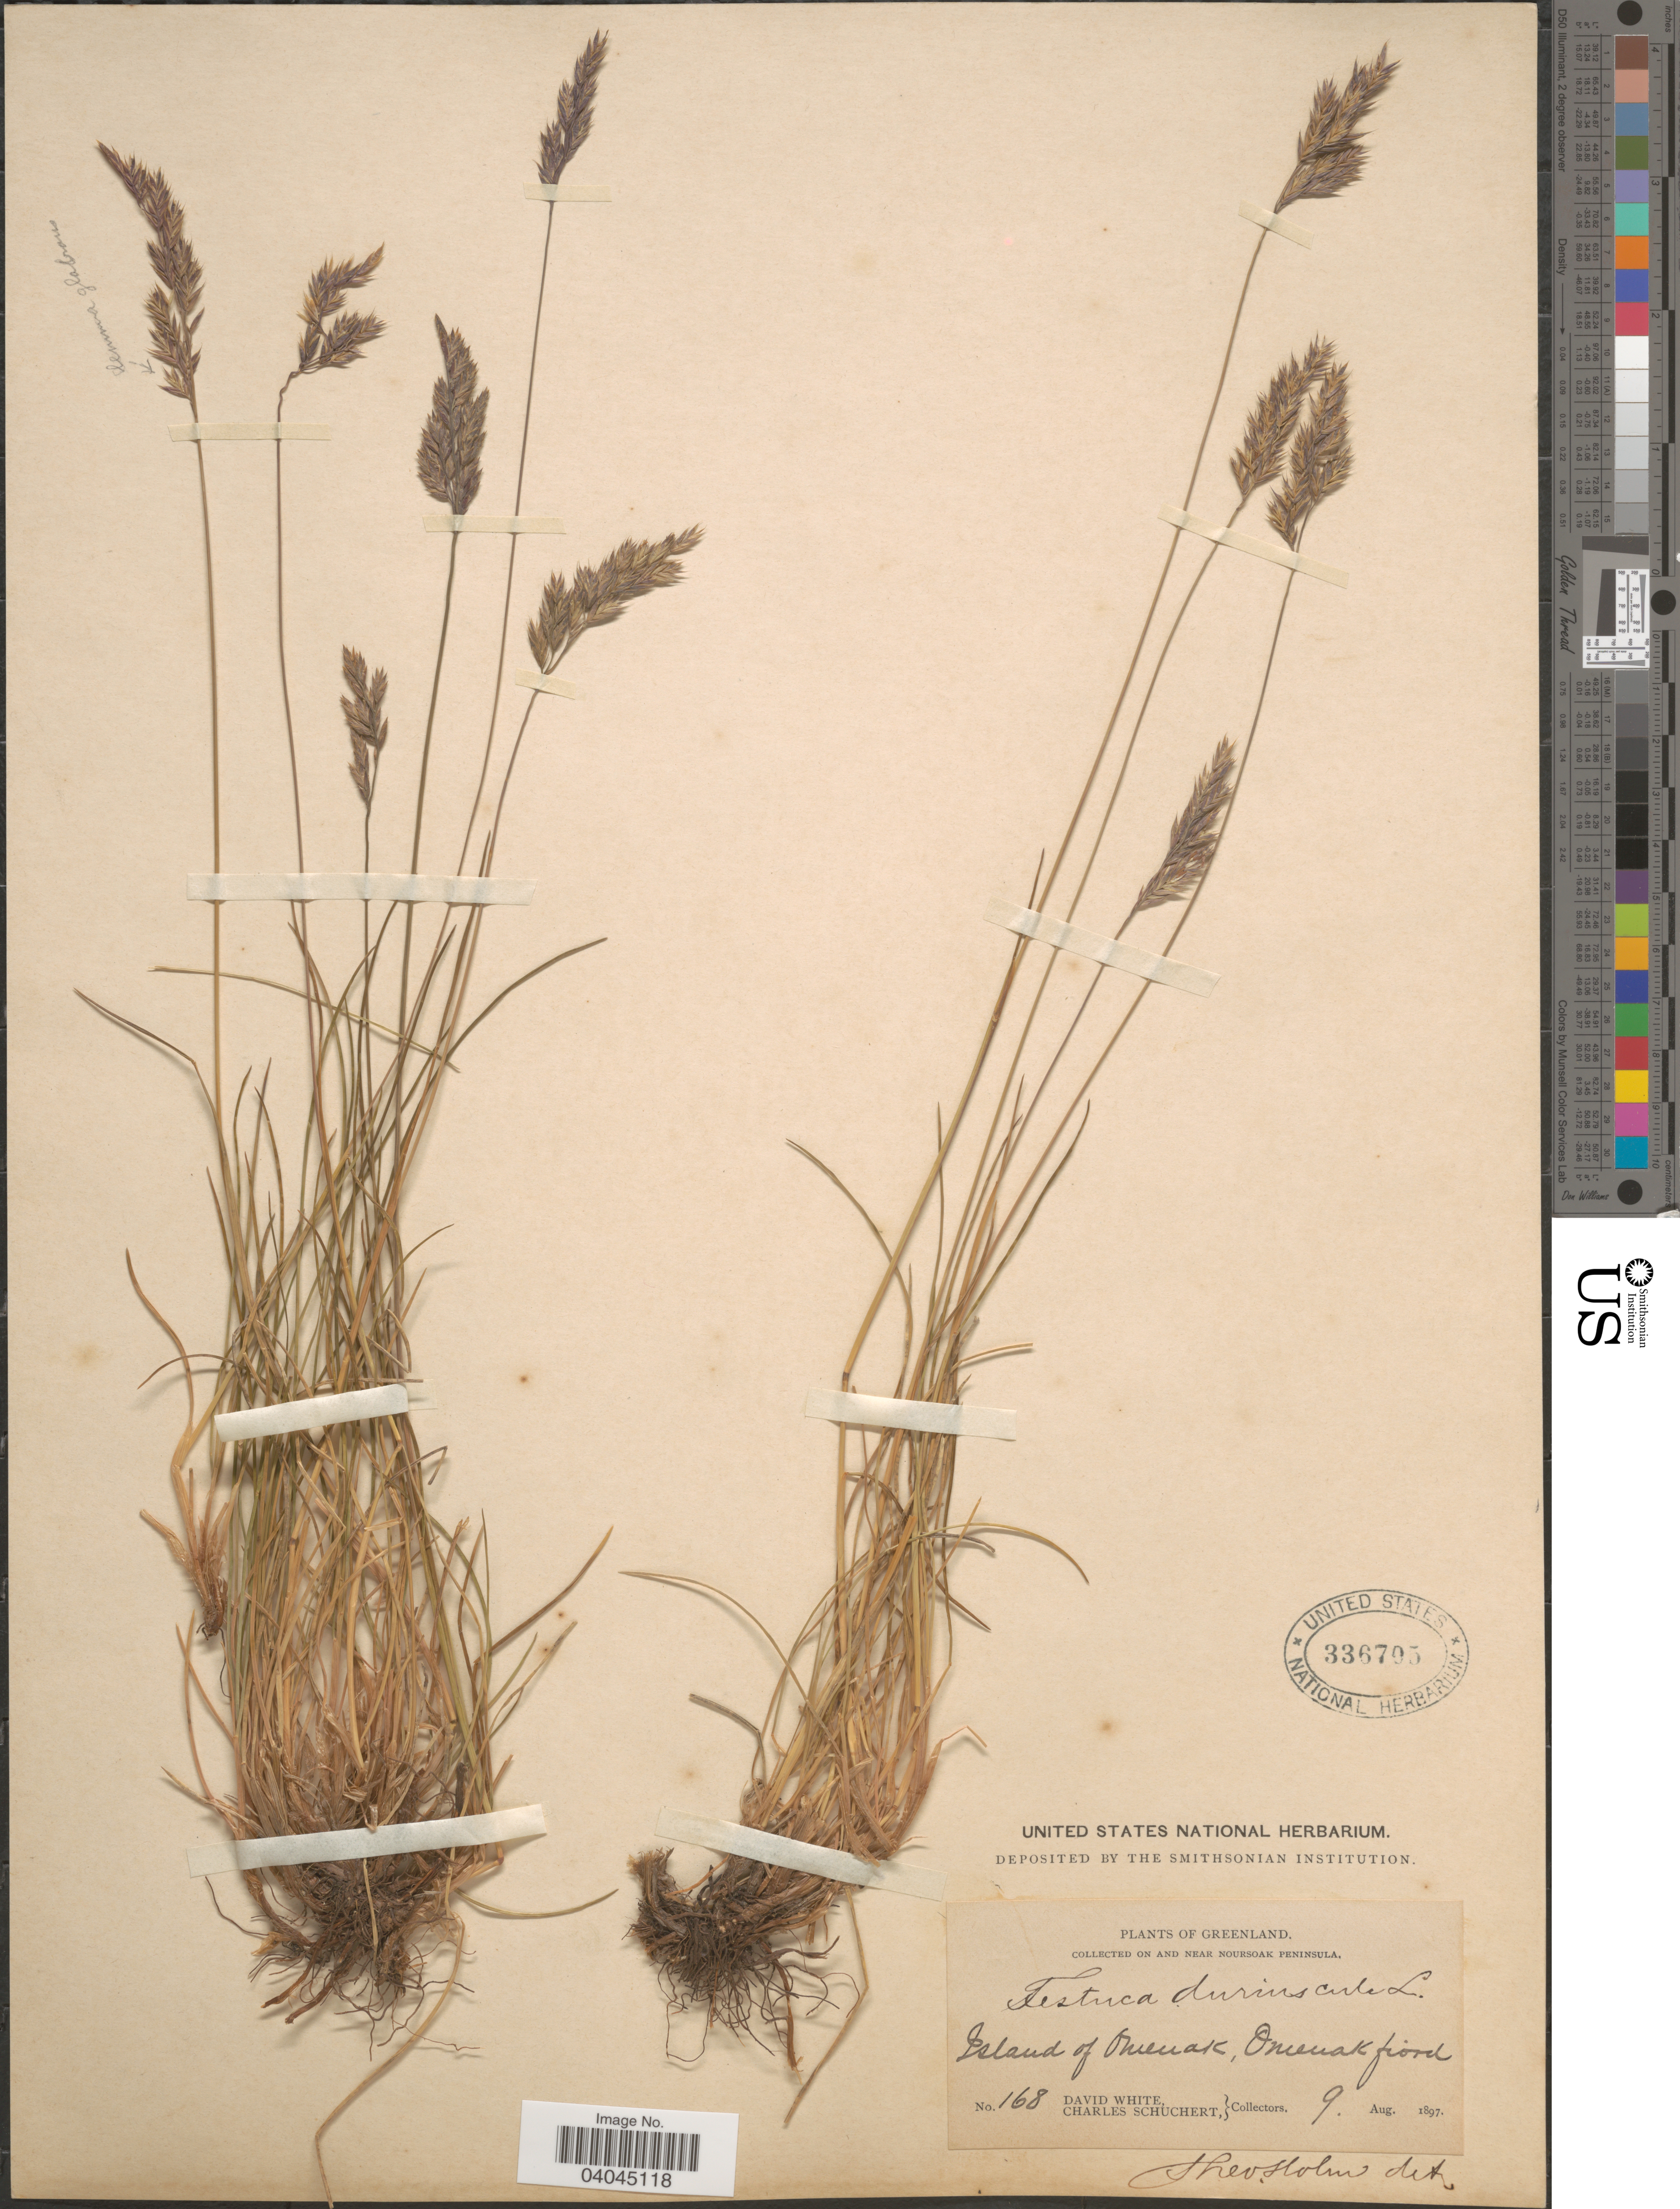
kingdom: Plantae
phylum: Tracheophyta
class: Liliopsida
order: Poales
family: Poaceae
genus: Festuca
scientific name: Festuca rubra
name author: L.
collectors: D. White & C. Schuchert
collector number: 168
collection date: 1897-08-09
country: Greenland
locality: On and near Noursoak Peninsula. Island of Omenak, Omenak fiord.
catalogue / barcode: US 336705